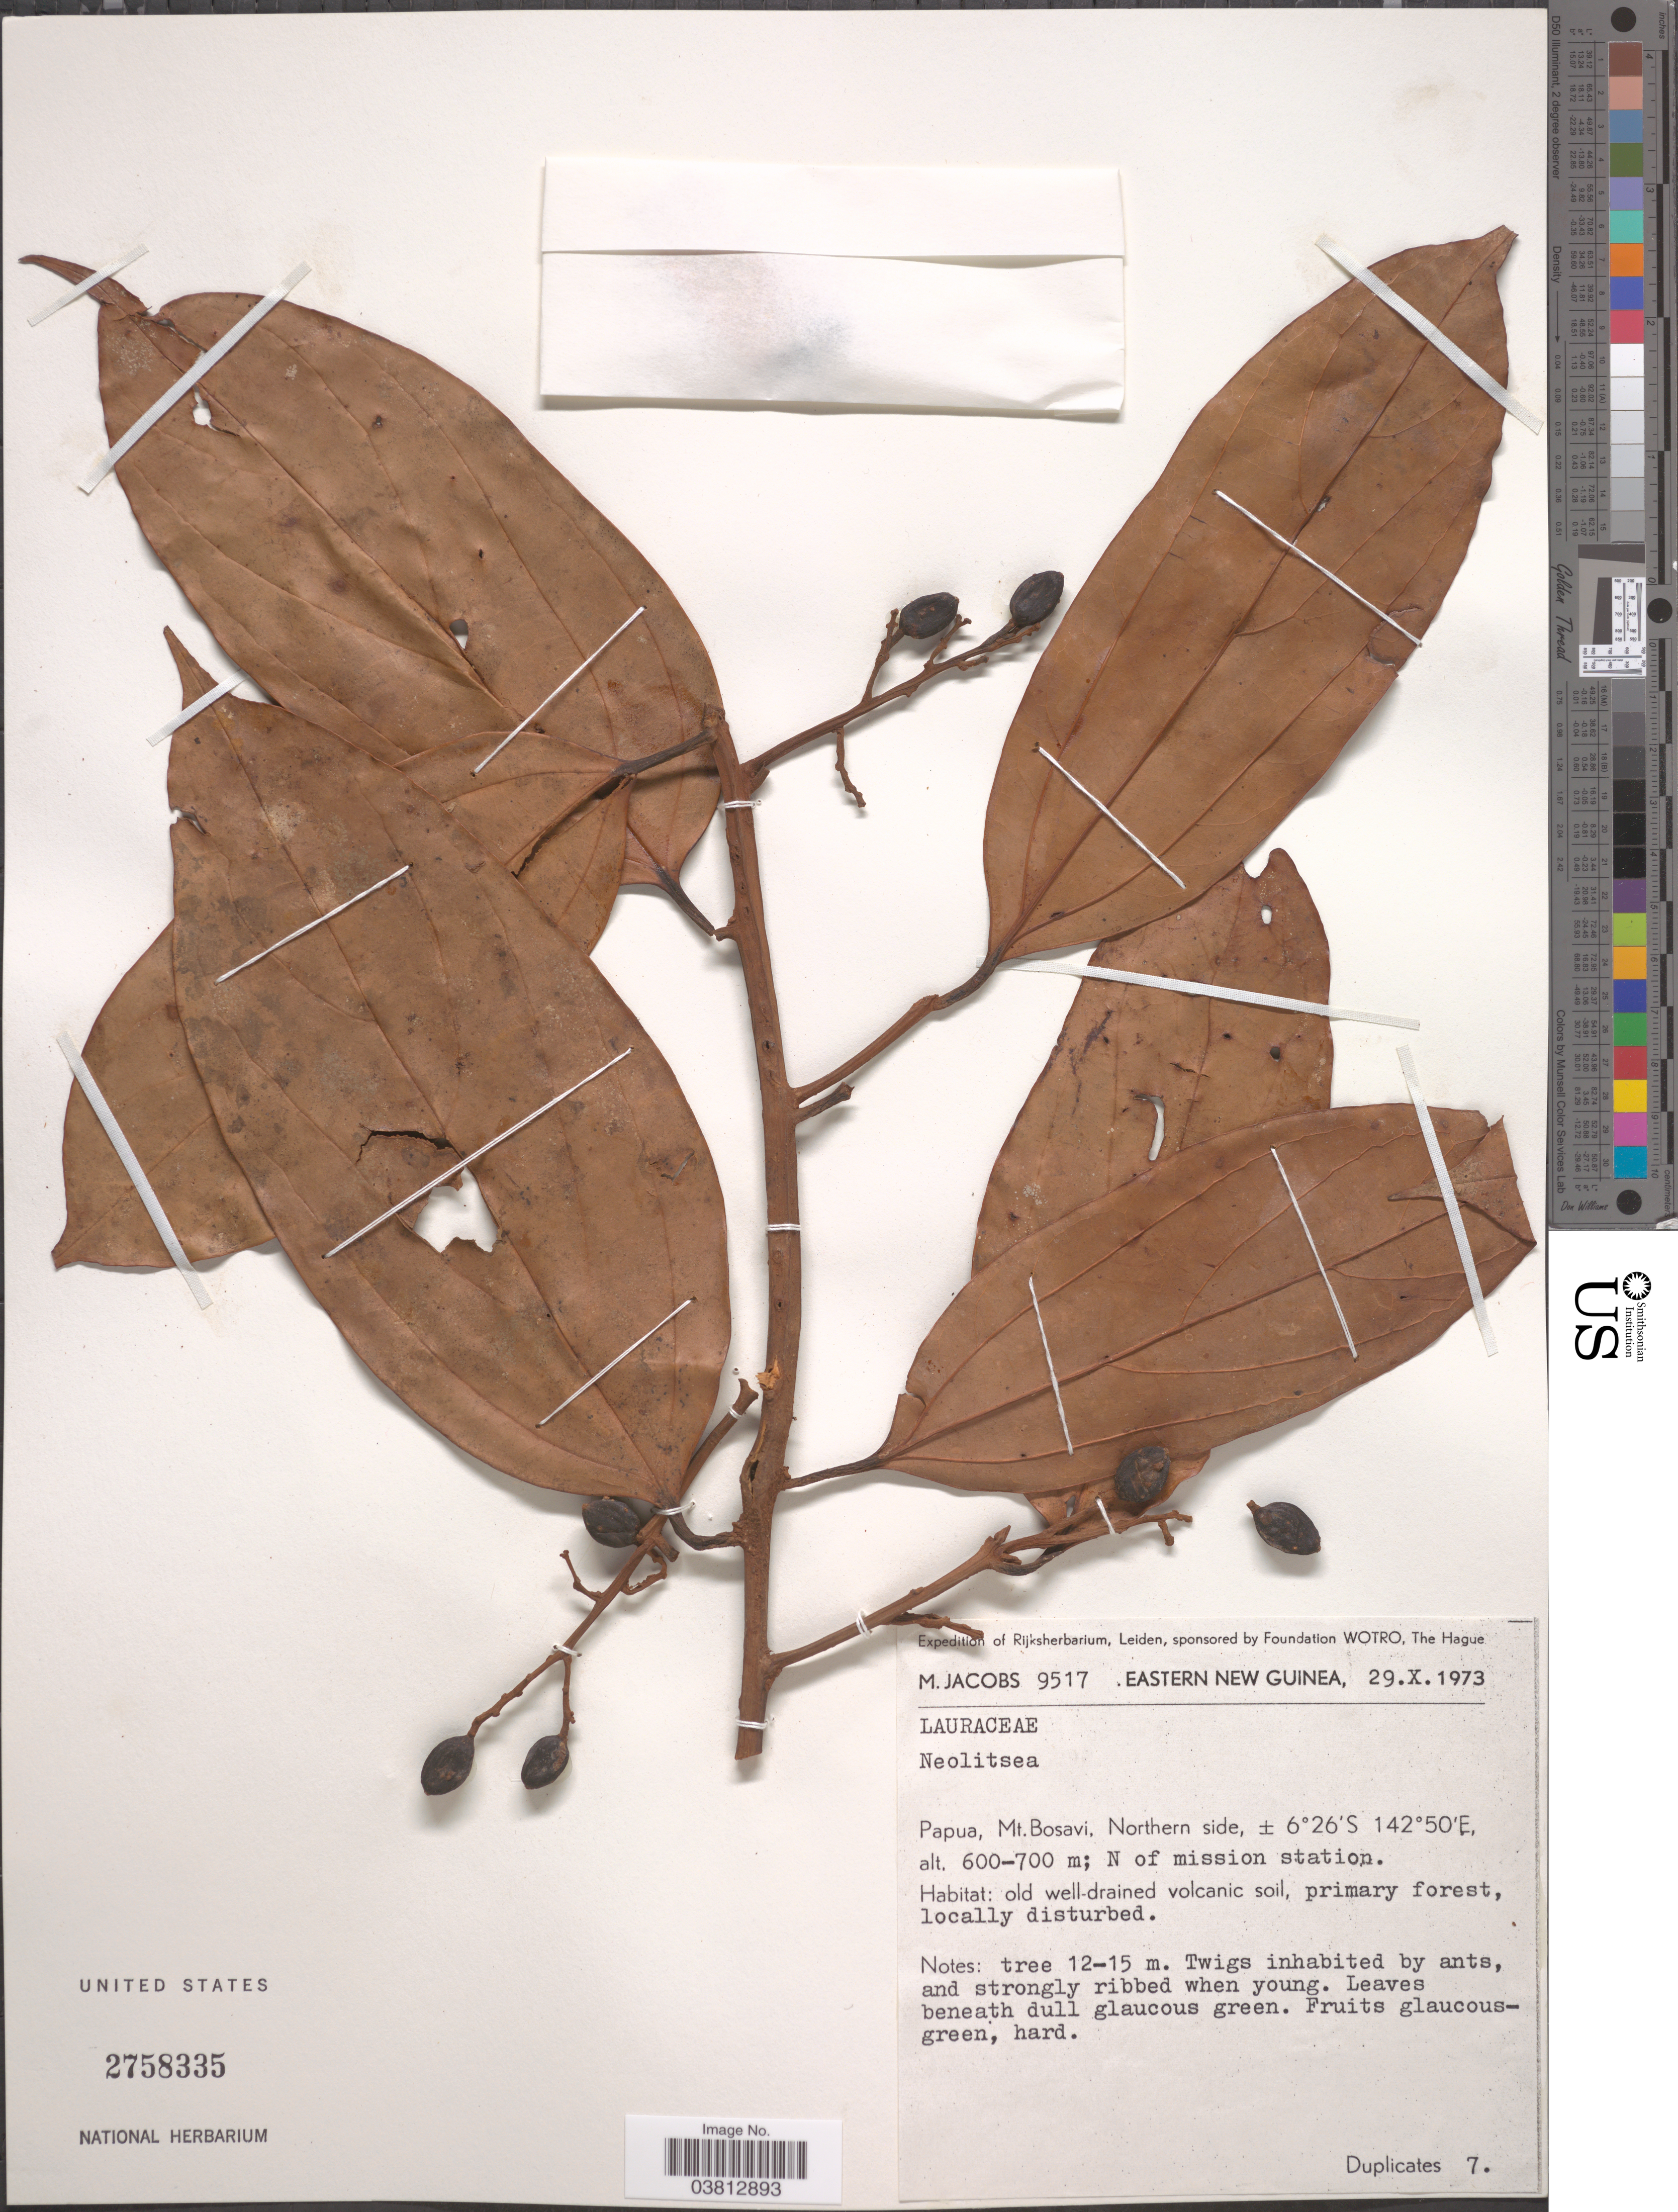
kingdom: Plantae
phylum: Tracheophyta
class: Magnoliopsida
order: Laurales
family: Lauraceae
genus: Neolitsea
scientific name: Neolitsea sp.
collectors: M. Jacobs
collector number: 9517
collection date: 1973-10-29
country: Papua New Guinea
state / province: Northern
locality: Eastern New Guinea. Papua, Mt. Bosavi, Northern side; N of mission station.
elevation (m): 600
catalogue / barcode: US 2758335